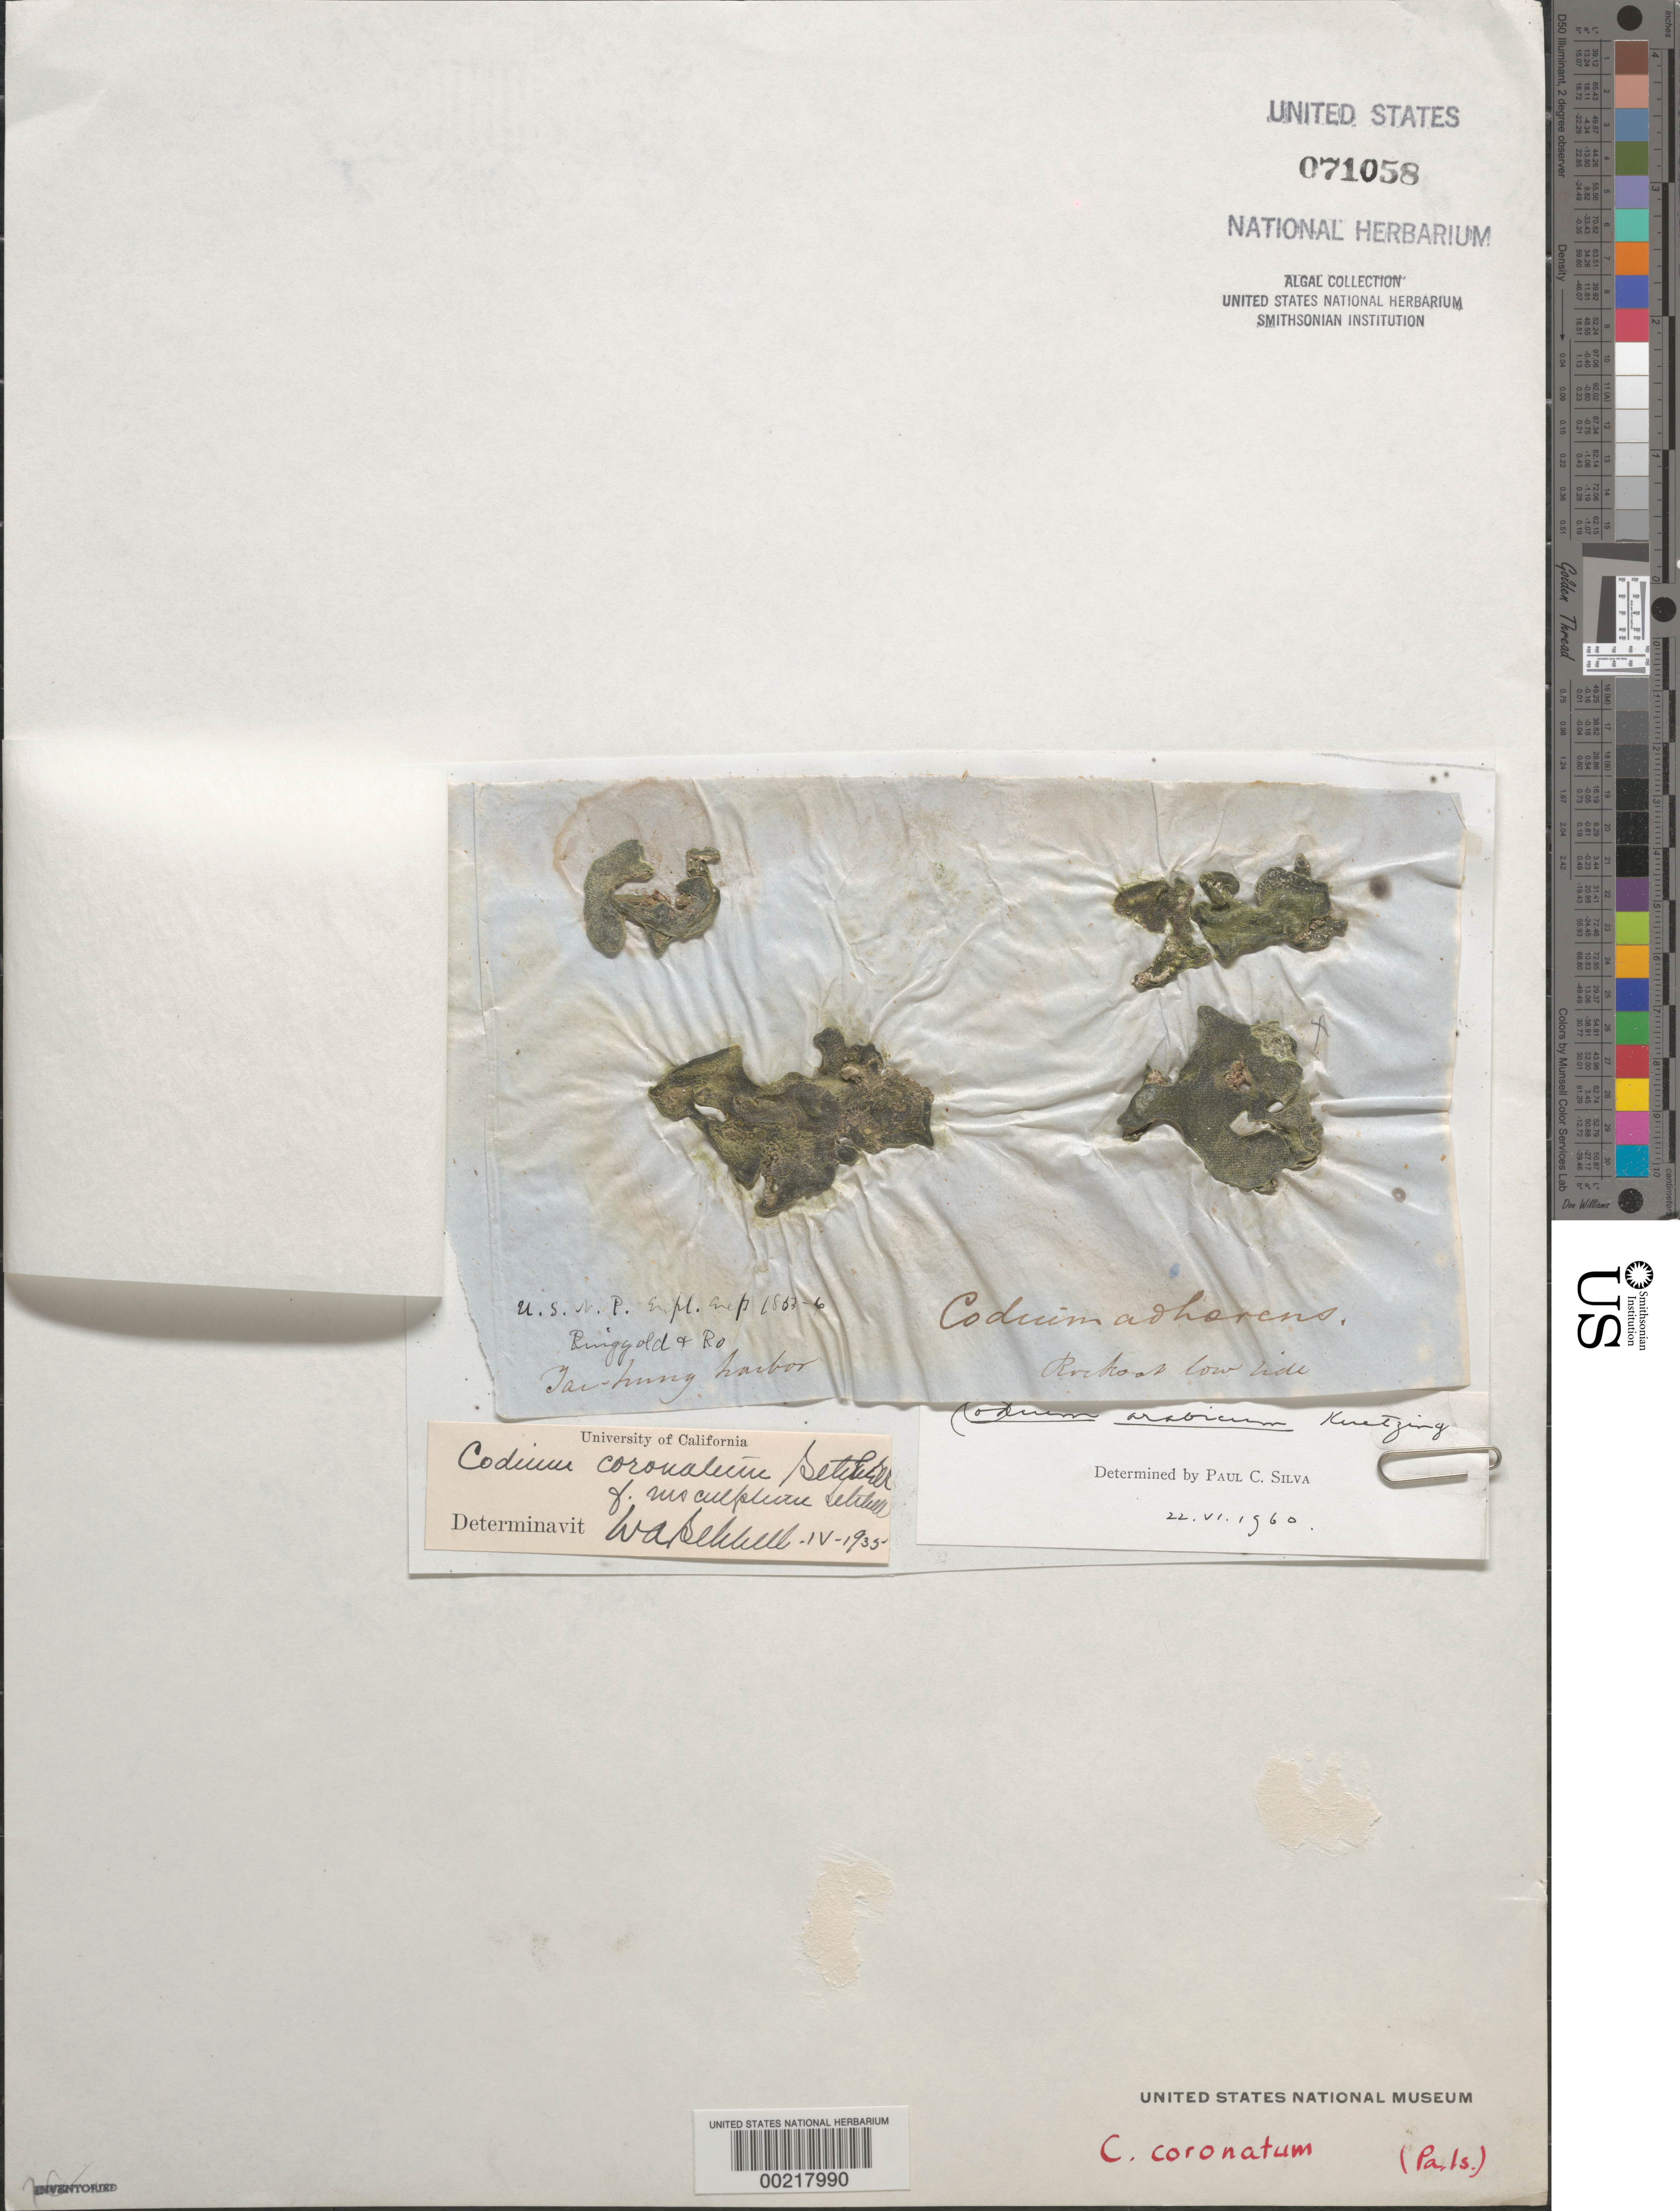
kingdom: Plantae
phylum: Chlorophyta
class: Ulvophyceae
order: Bryopsidales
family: Codiaceae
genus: Codium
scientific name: Codium arabicum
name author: Kütz.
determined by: Silva, P. C.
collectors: C. Wright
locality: Yar-hung harbor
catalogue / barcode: US 71058